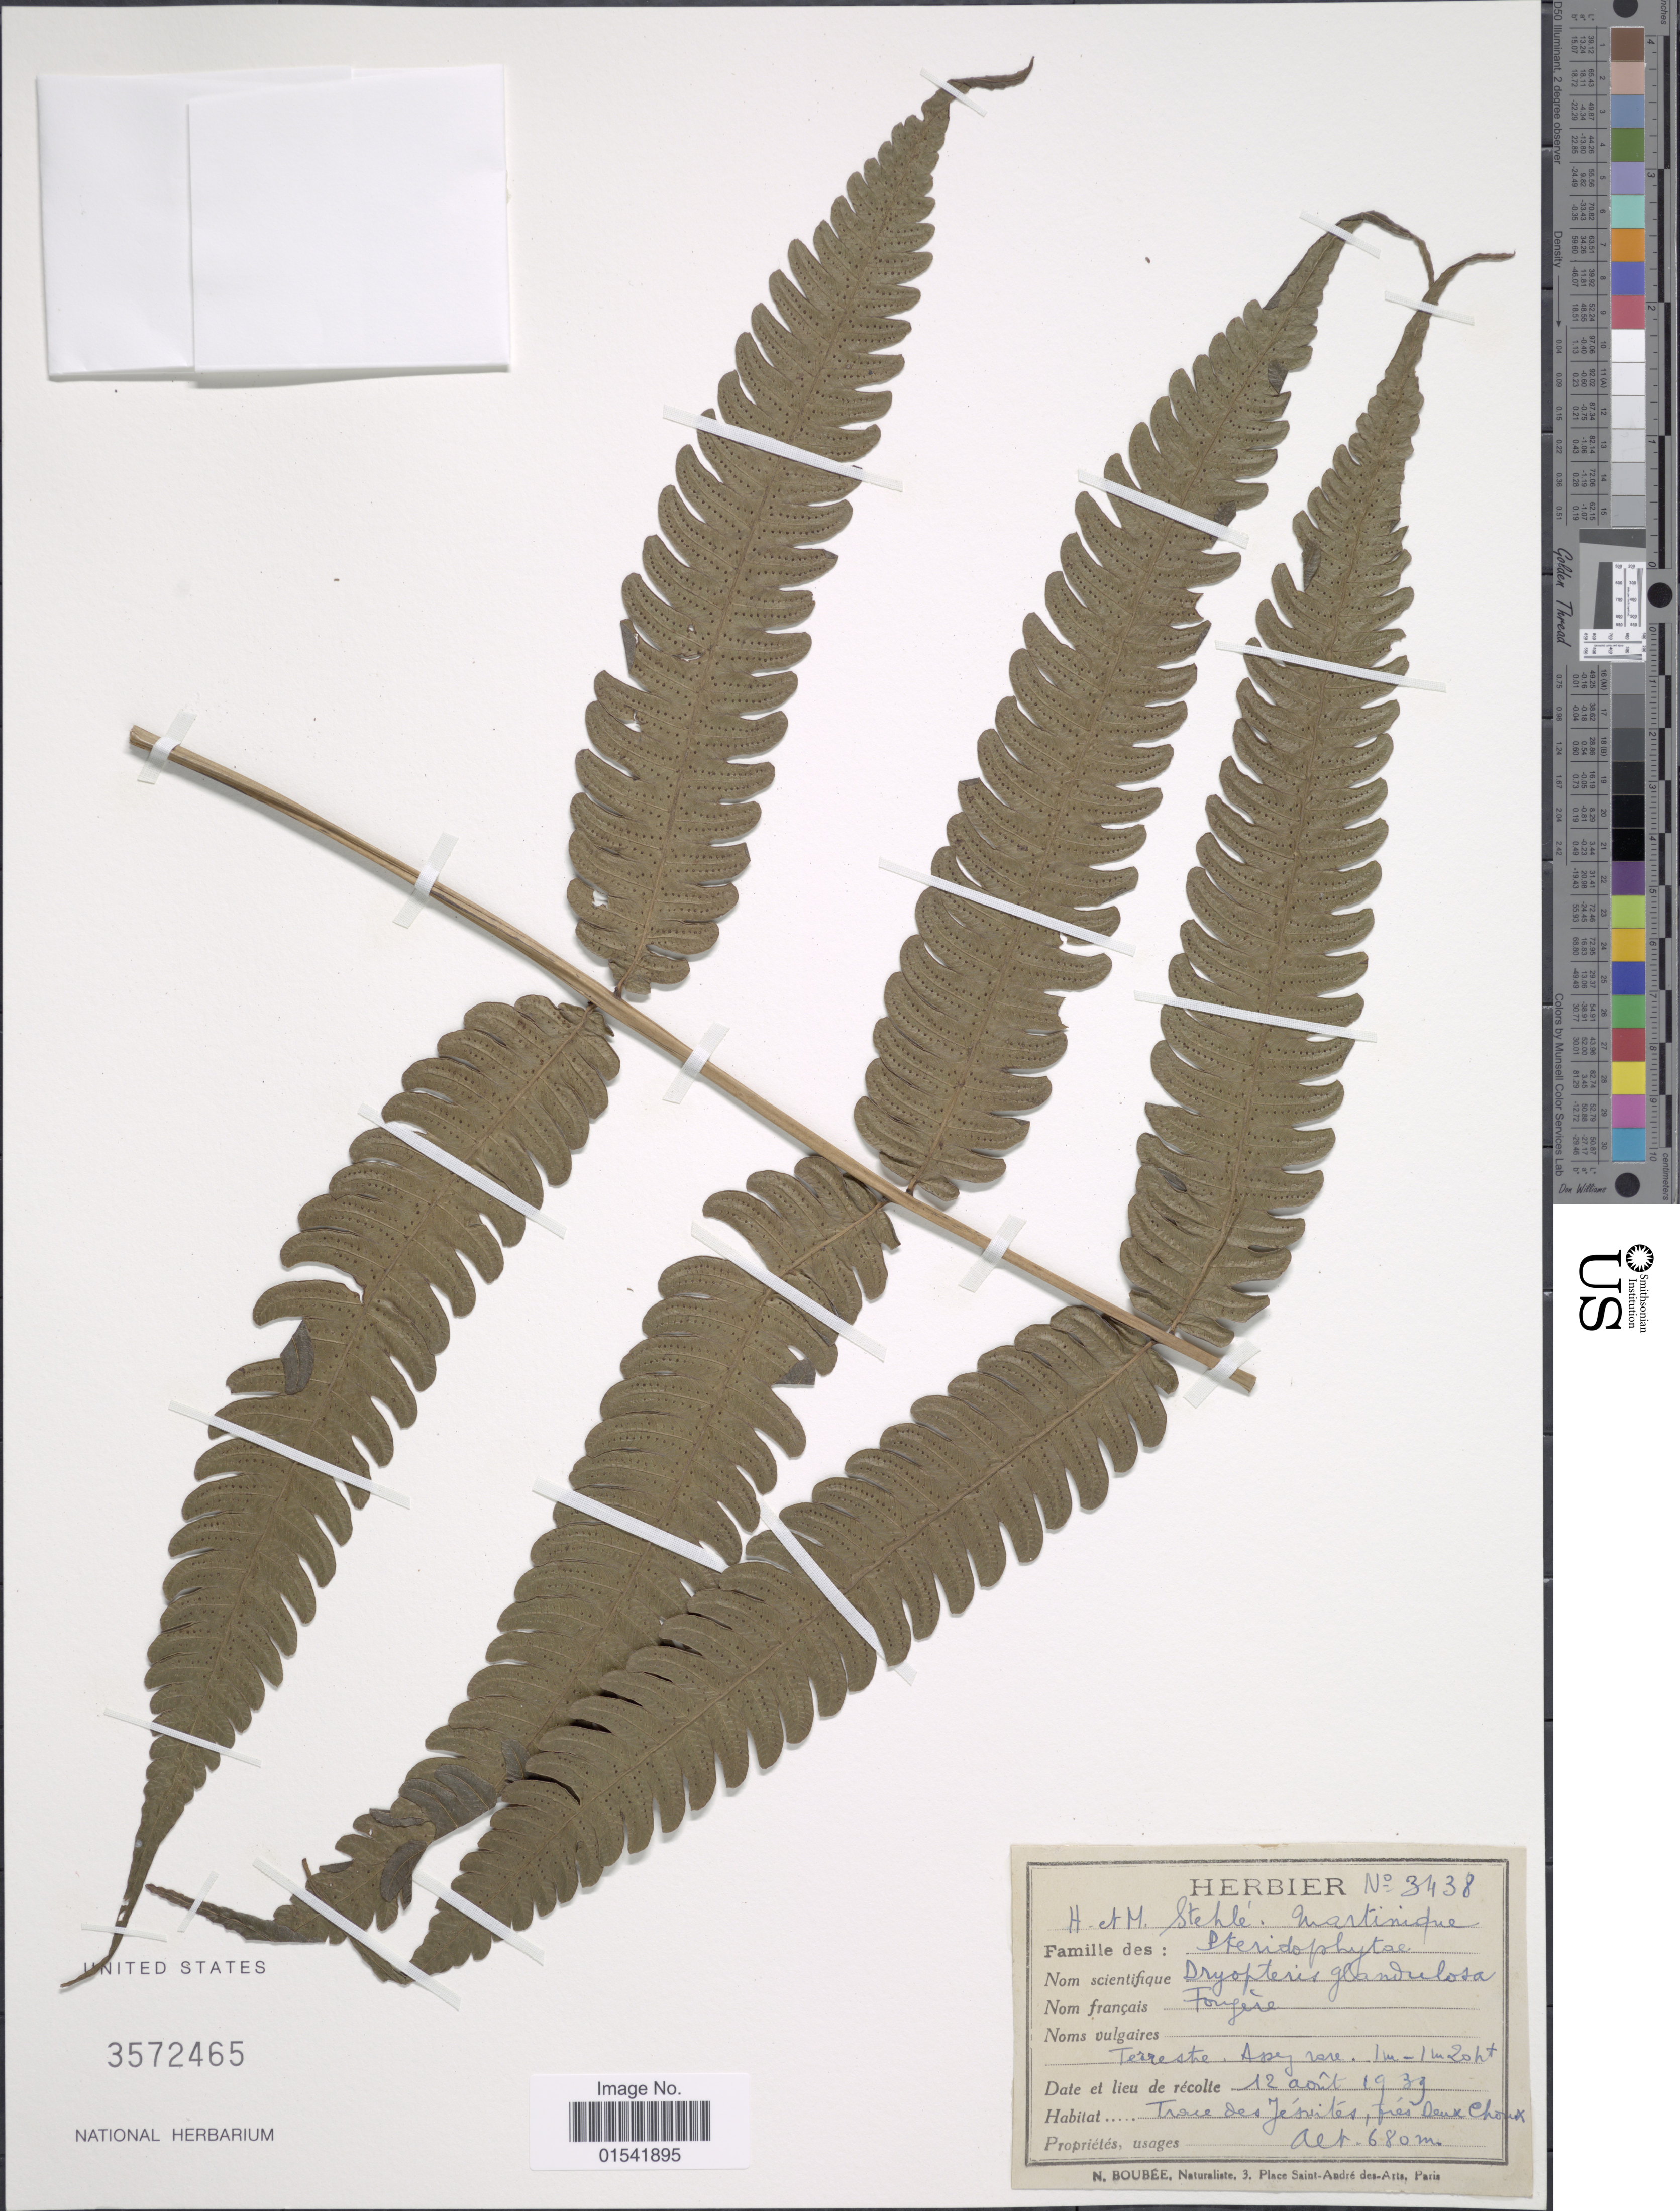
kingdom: Plantae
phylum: Tracheophyta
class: Polypodiopsida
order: Polypodiales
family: Thelypteridaceae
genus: Steiropteris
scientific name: Steiropteris glandulosa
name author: (Hook. f.) Pic. Serm.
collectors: H. Stehlé & M. Stehlé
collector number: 3438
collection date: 1939-08-12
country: Martinique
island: Martinique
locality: Terrestre Tres rare, Trace des Jésuites, prés Deux Choux.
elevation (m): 680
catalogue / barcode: US 3572465